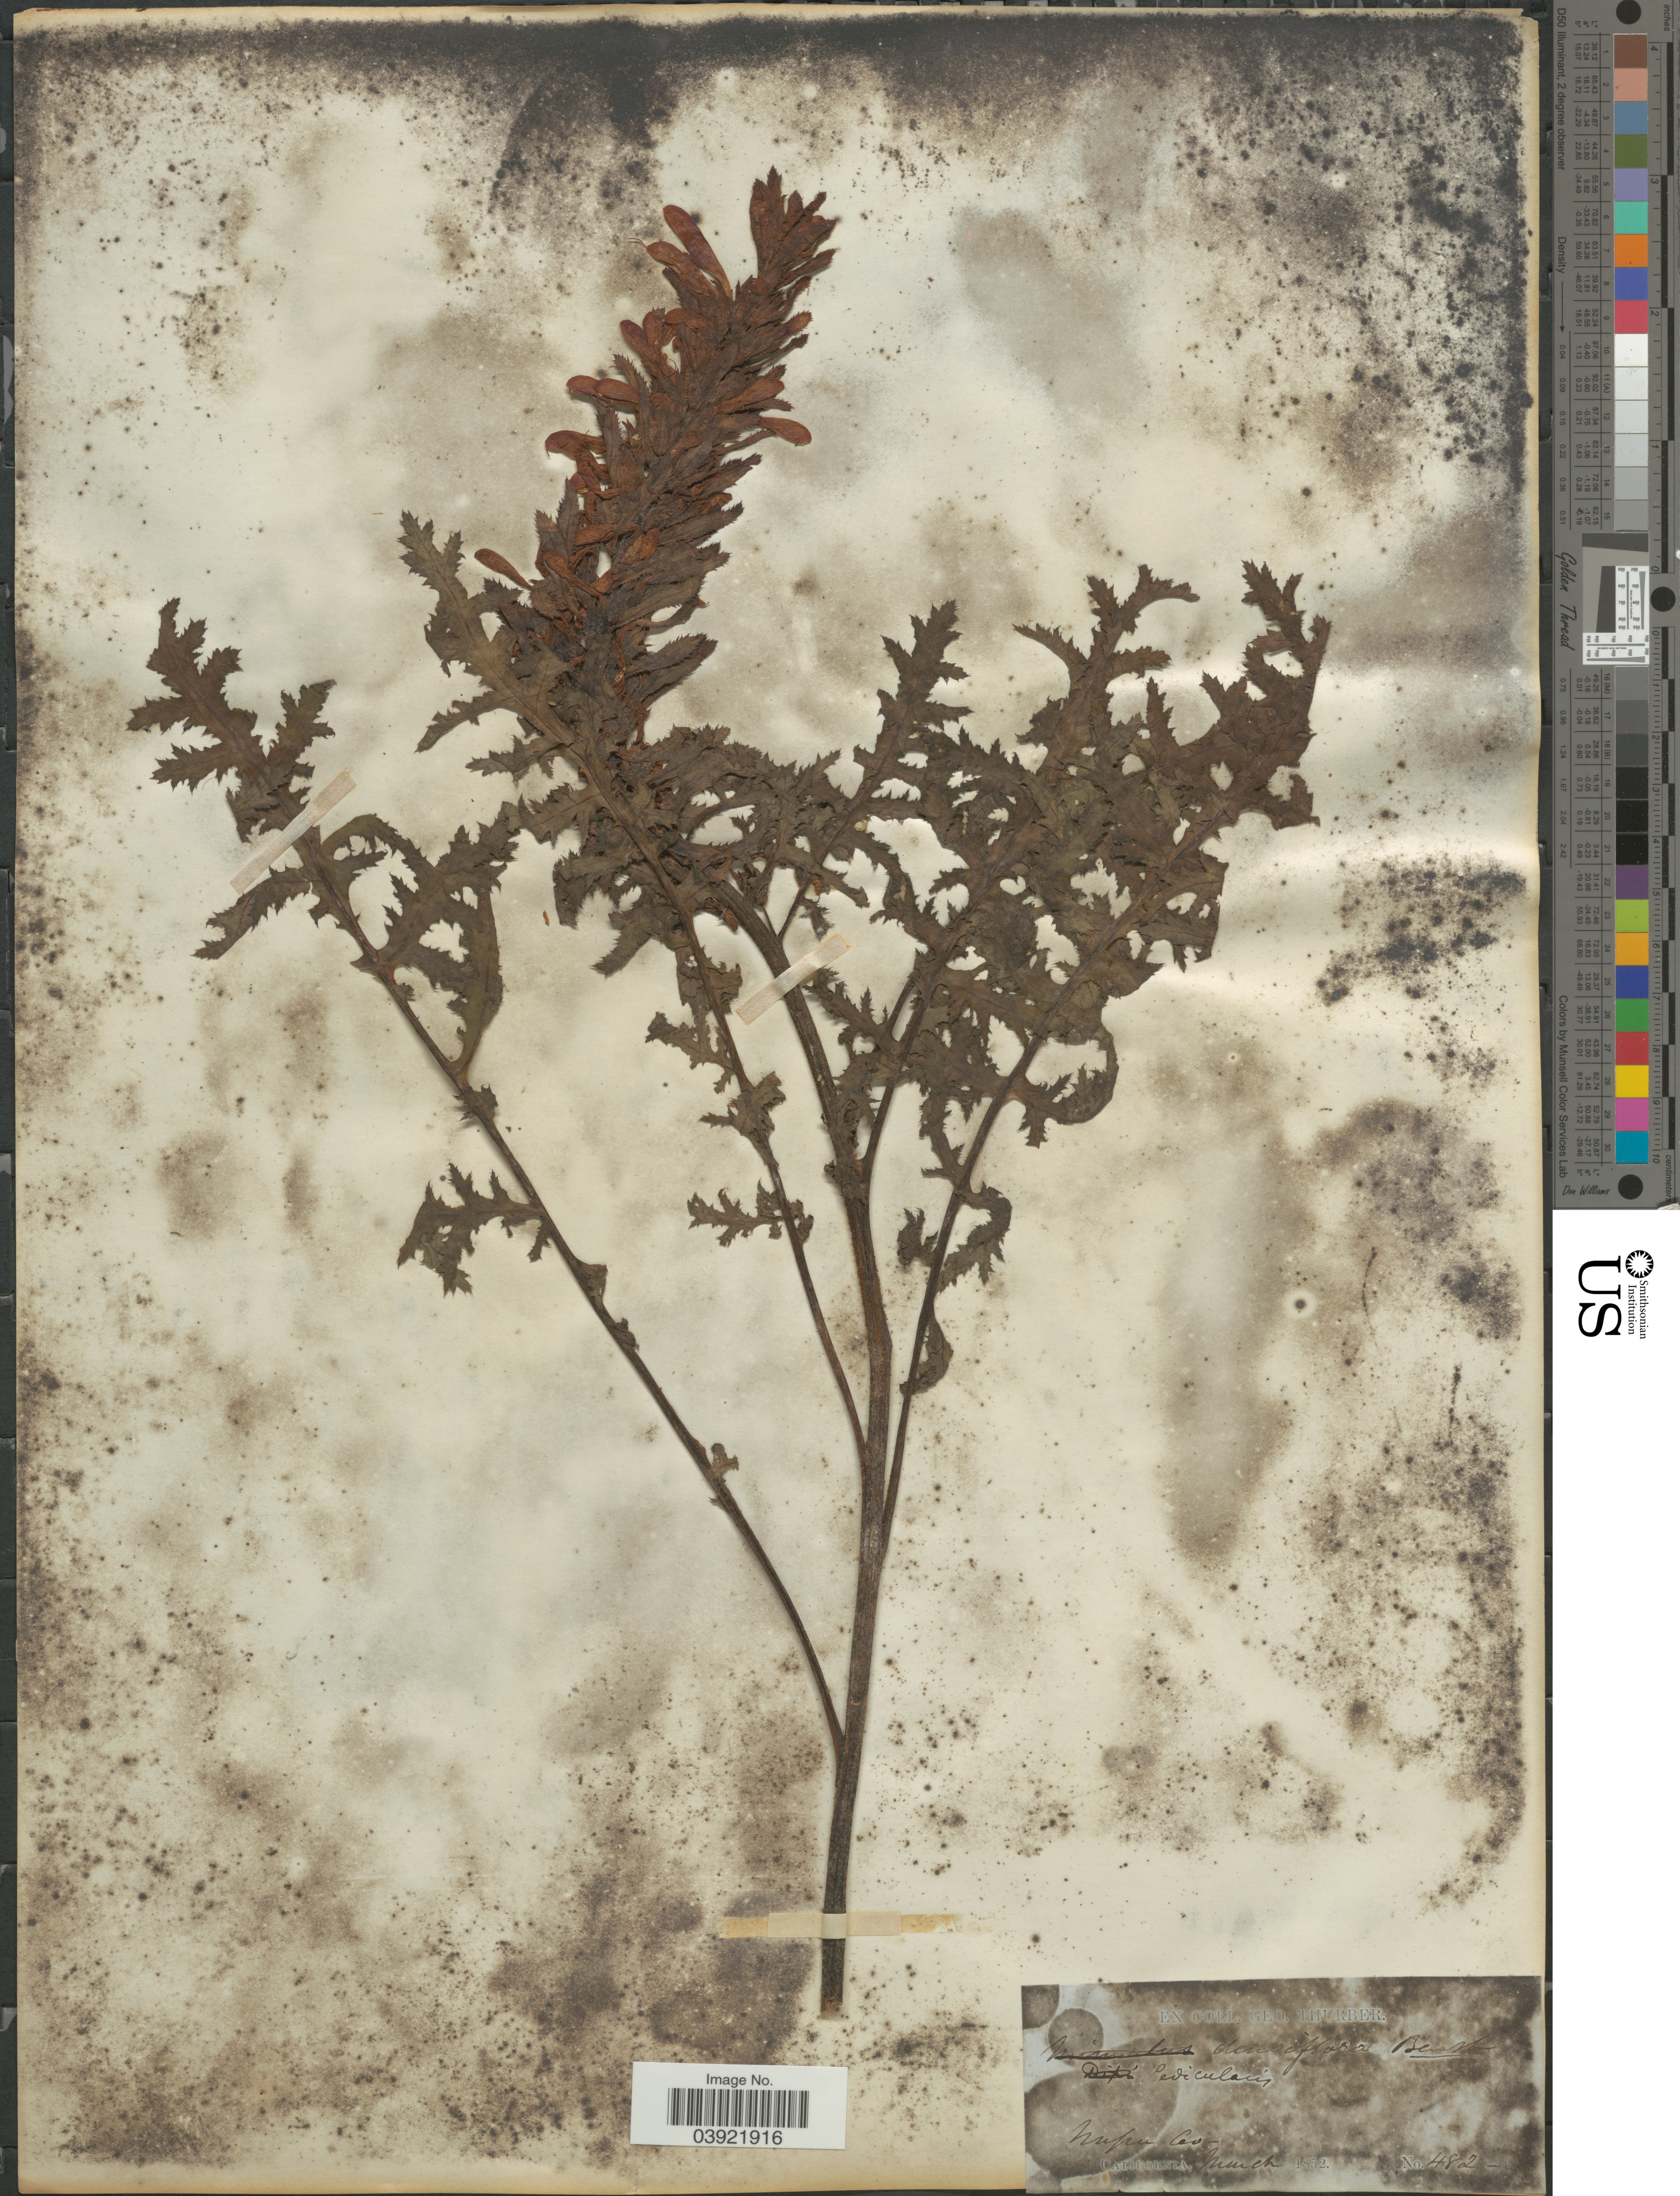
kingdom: Plantae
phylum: Tracheophyta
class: Magnoliopsida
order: Lamiales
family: Orobanchaceae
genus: Pedicularis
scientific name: Pedicularis densiflora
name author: Benth.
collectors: G. Thurber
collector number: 482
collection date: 1852-03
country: United States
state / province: California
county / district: Napa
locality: Napa Co.